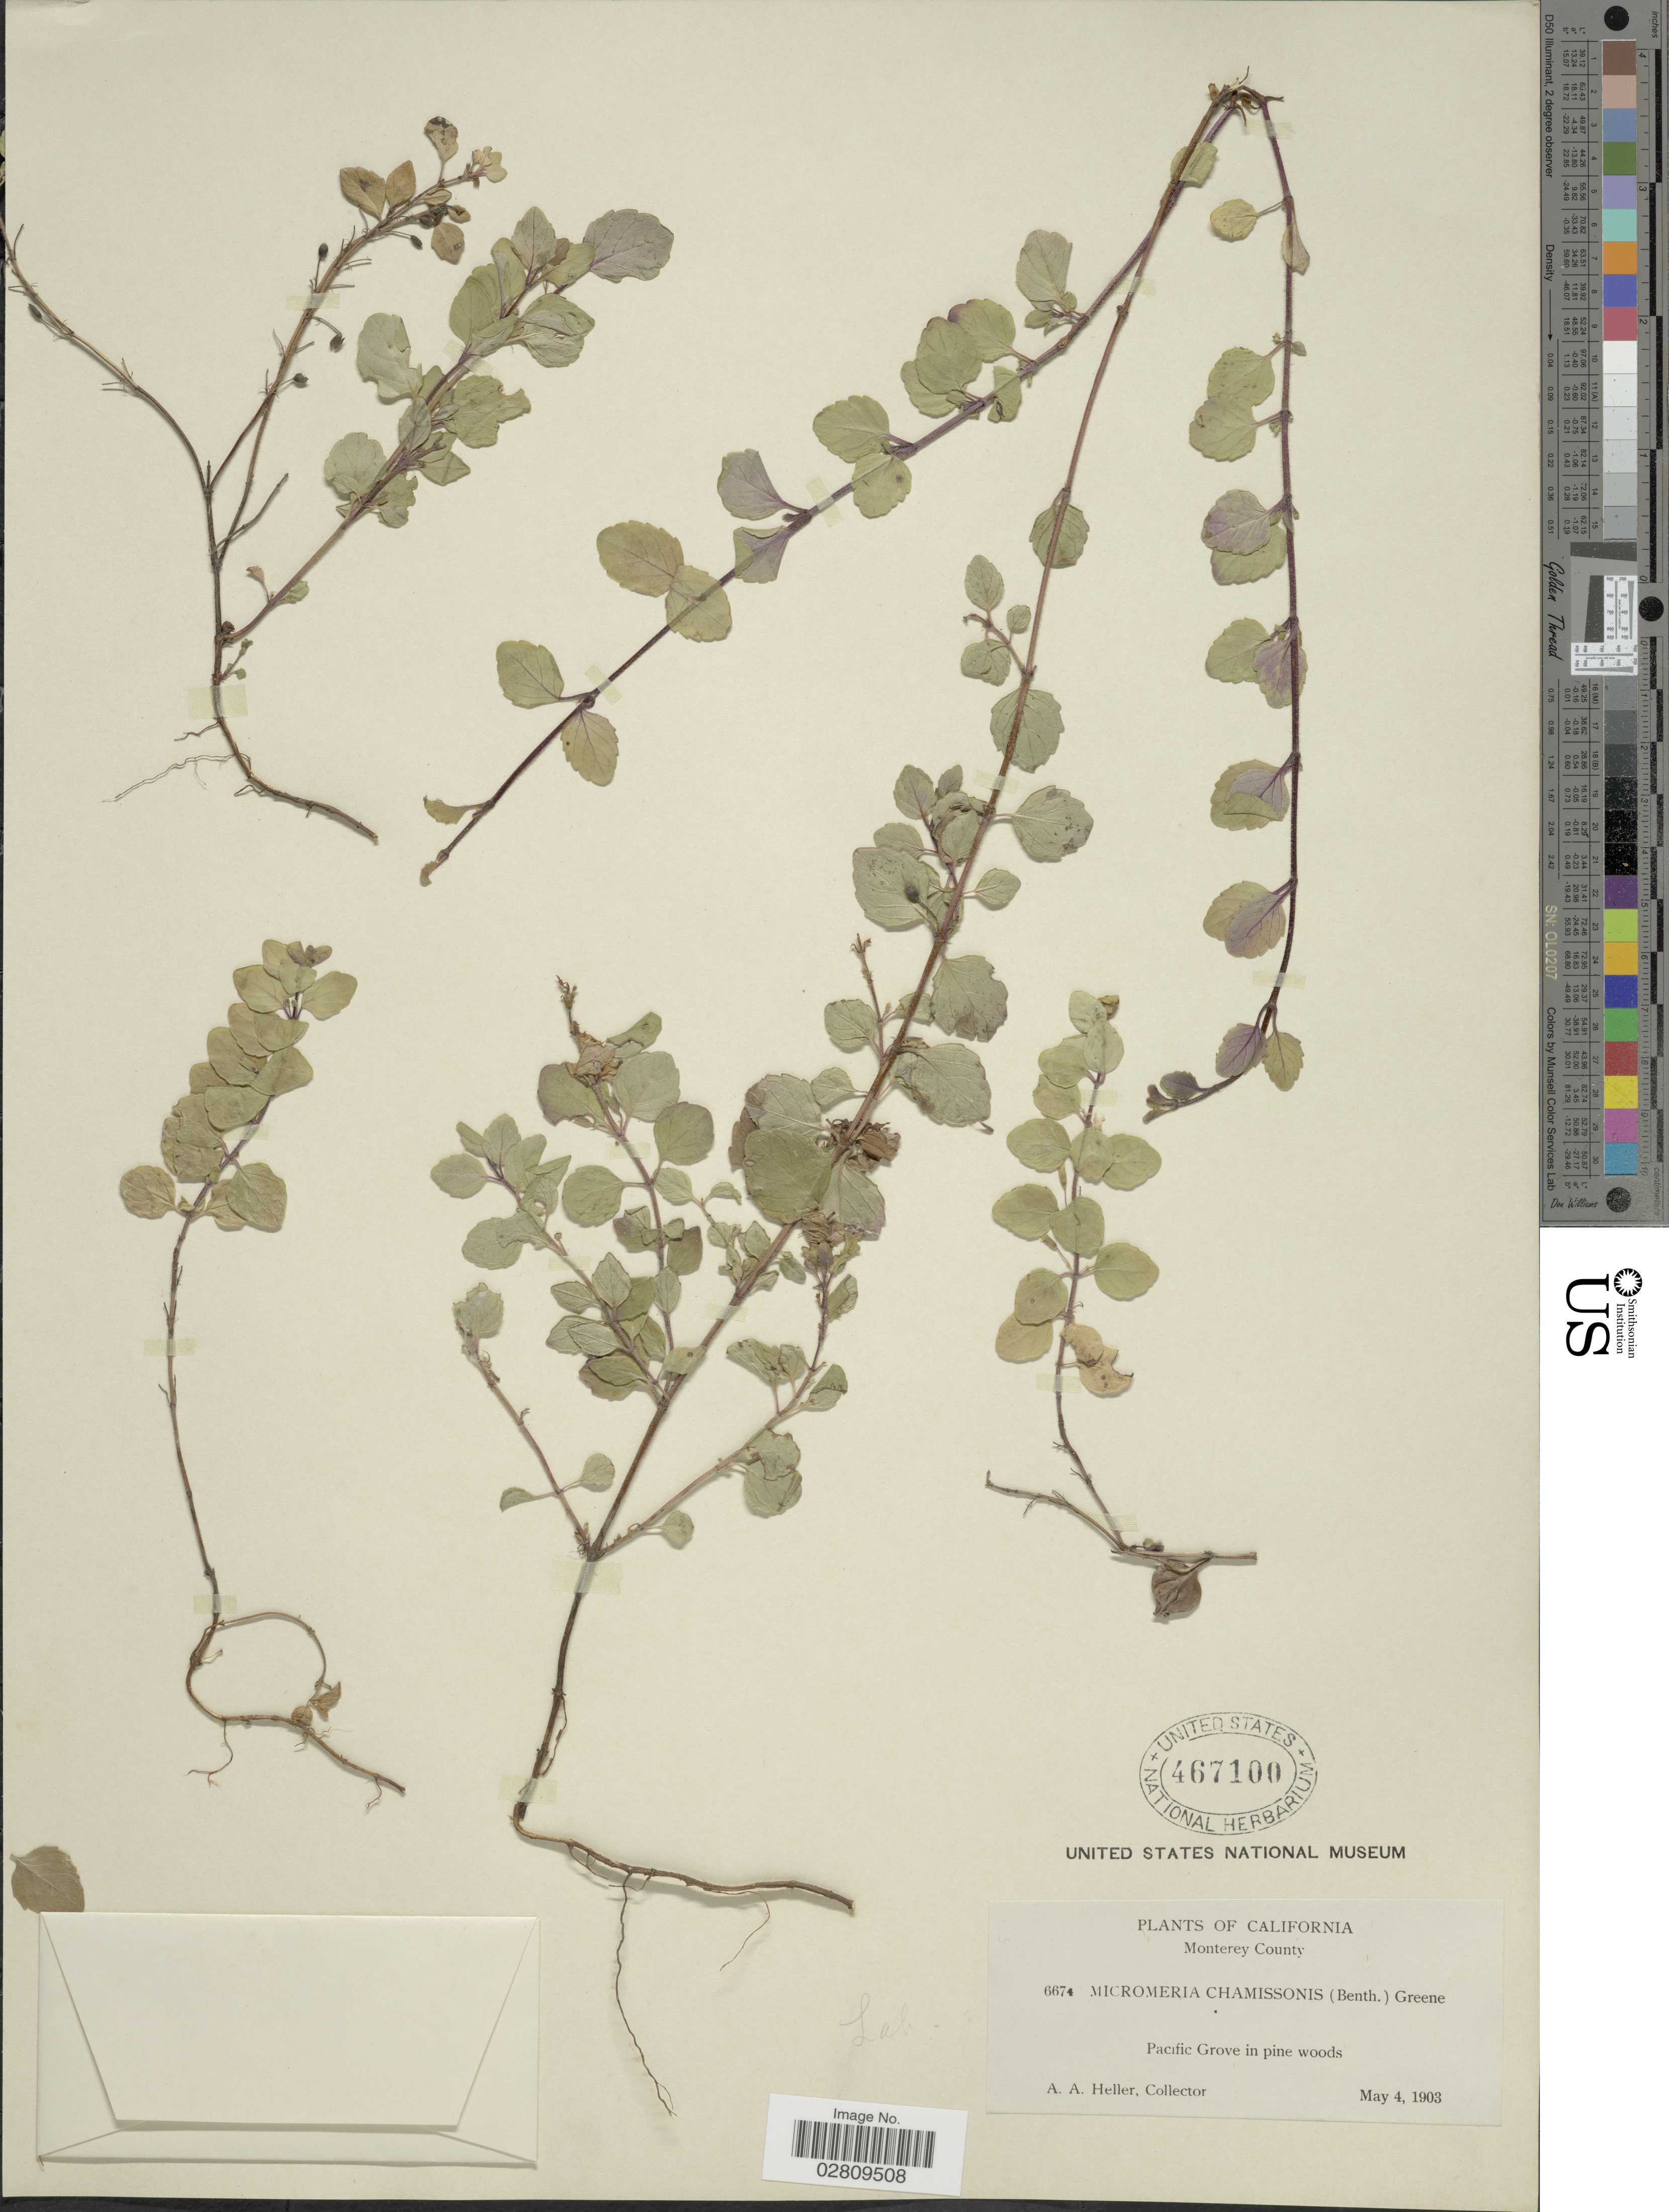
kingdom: Plantae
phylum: Tracheophyta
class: Magnoliopsida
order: Lamiales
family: Lamiaceae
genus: Micromeria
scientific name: Micromeria douglasii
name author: Benth.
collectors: A. A. Heller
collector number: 667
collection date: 1903-05-04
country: United States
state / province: California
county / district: Monterey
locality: Monterey County. Pacific Grove in pine woods.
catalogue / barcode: US 467100